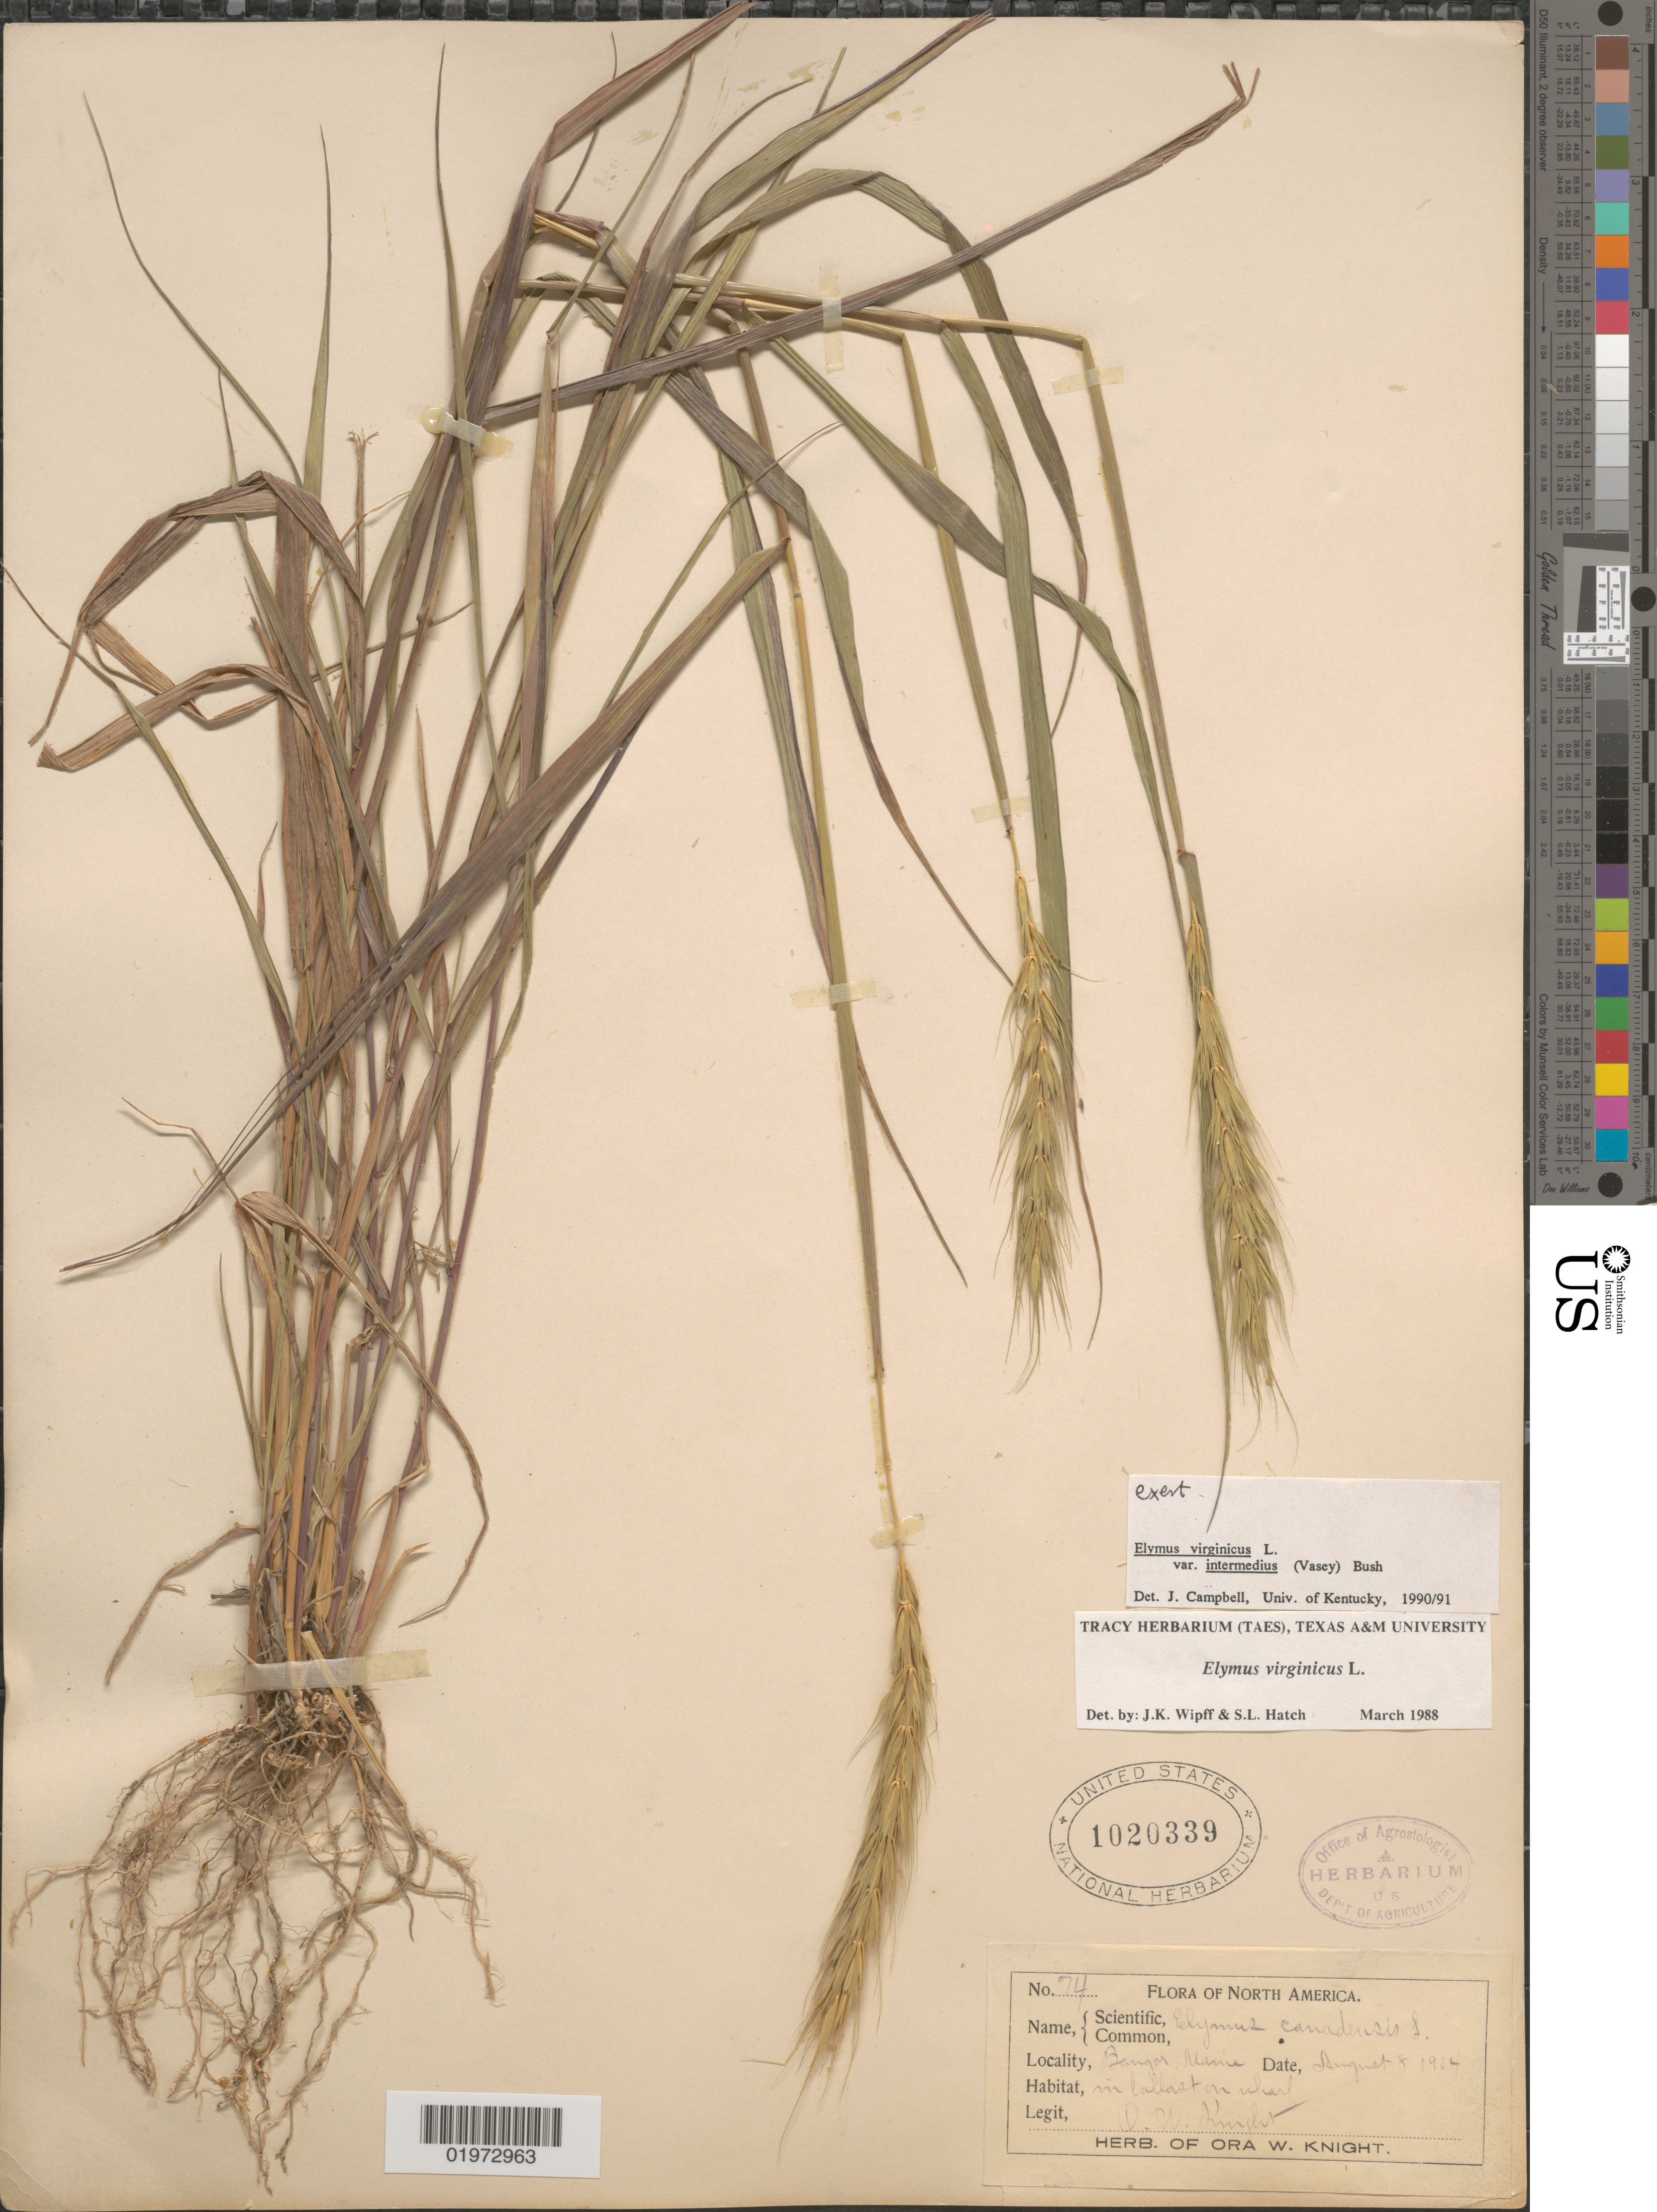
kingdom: Plantae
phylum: Tracheophyta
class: Liliopsida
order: Poales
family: Poaceae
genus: Elymus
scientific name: Elymus virginicus var. intermedius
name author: L.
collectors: O. Knight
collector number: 74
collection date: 1904-08-08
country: United States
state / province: Maine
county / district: Penobscot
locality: Bangor.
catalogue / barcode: US 1020339